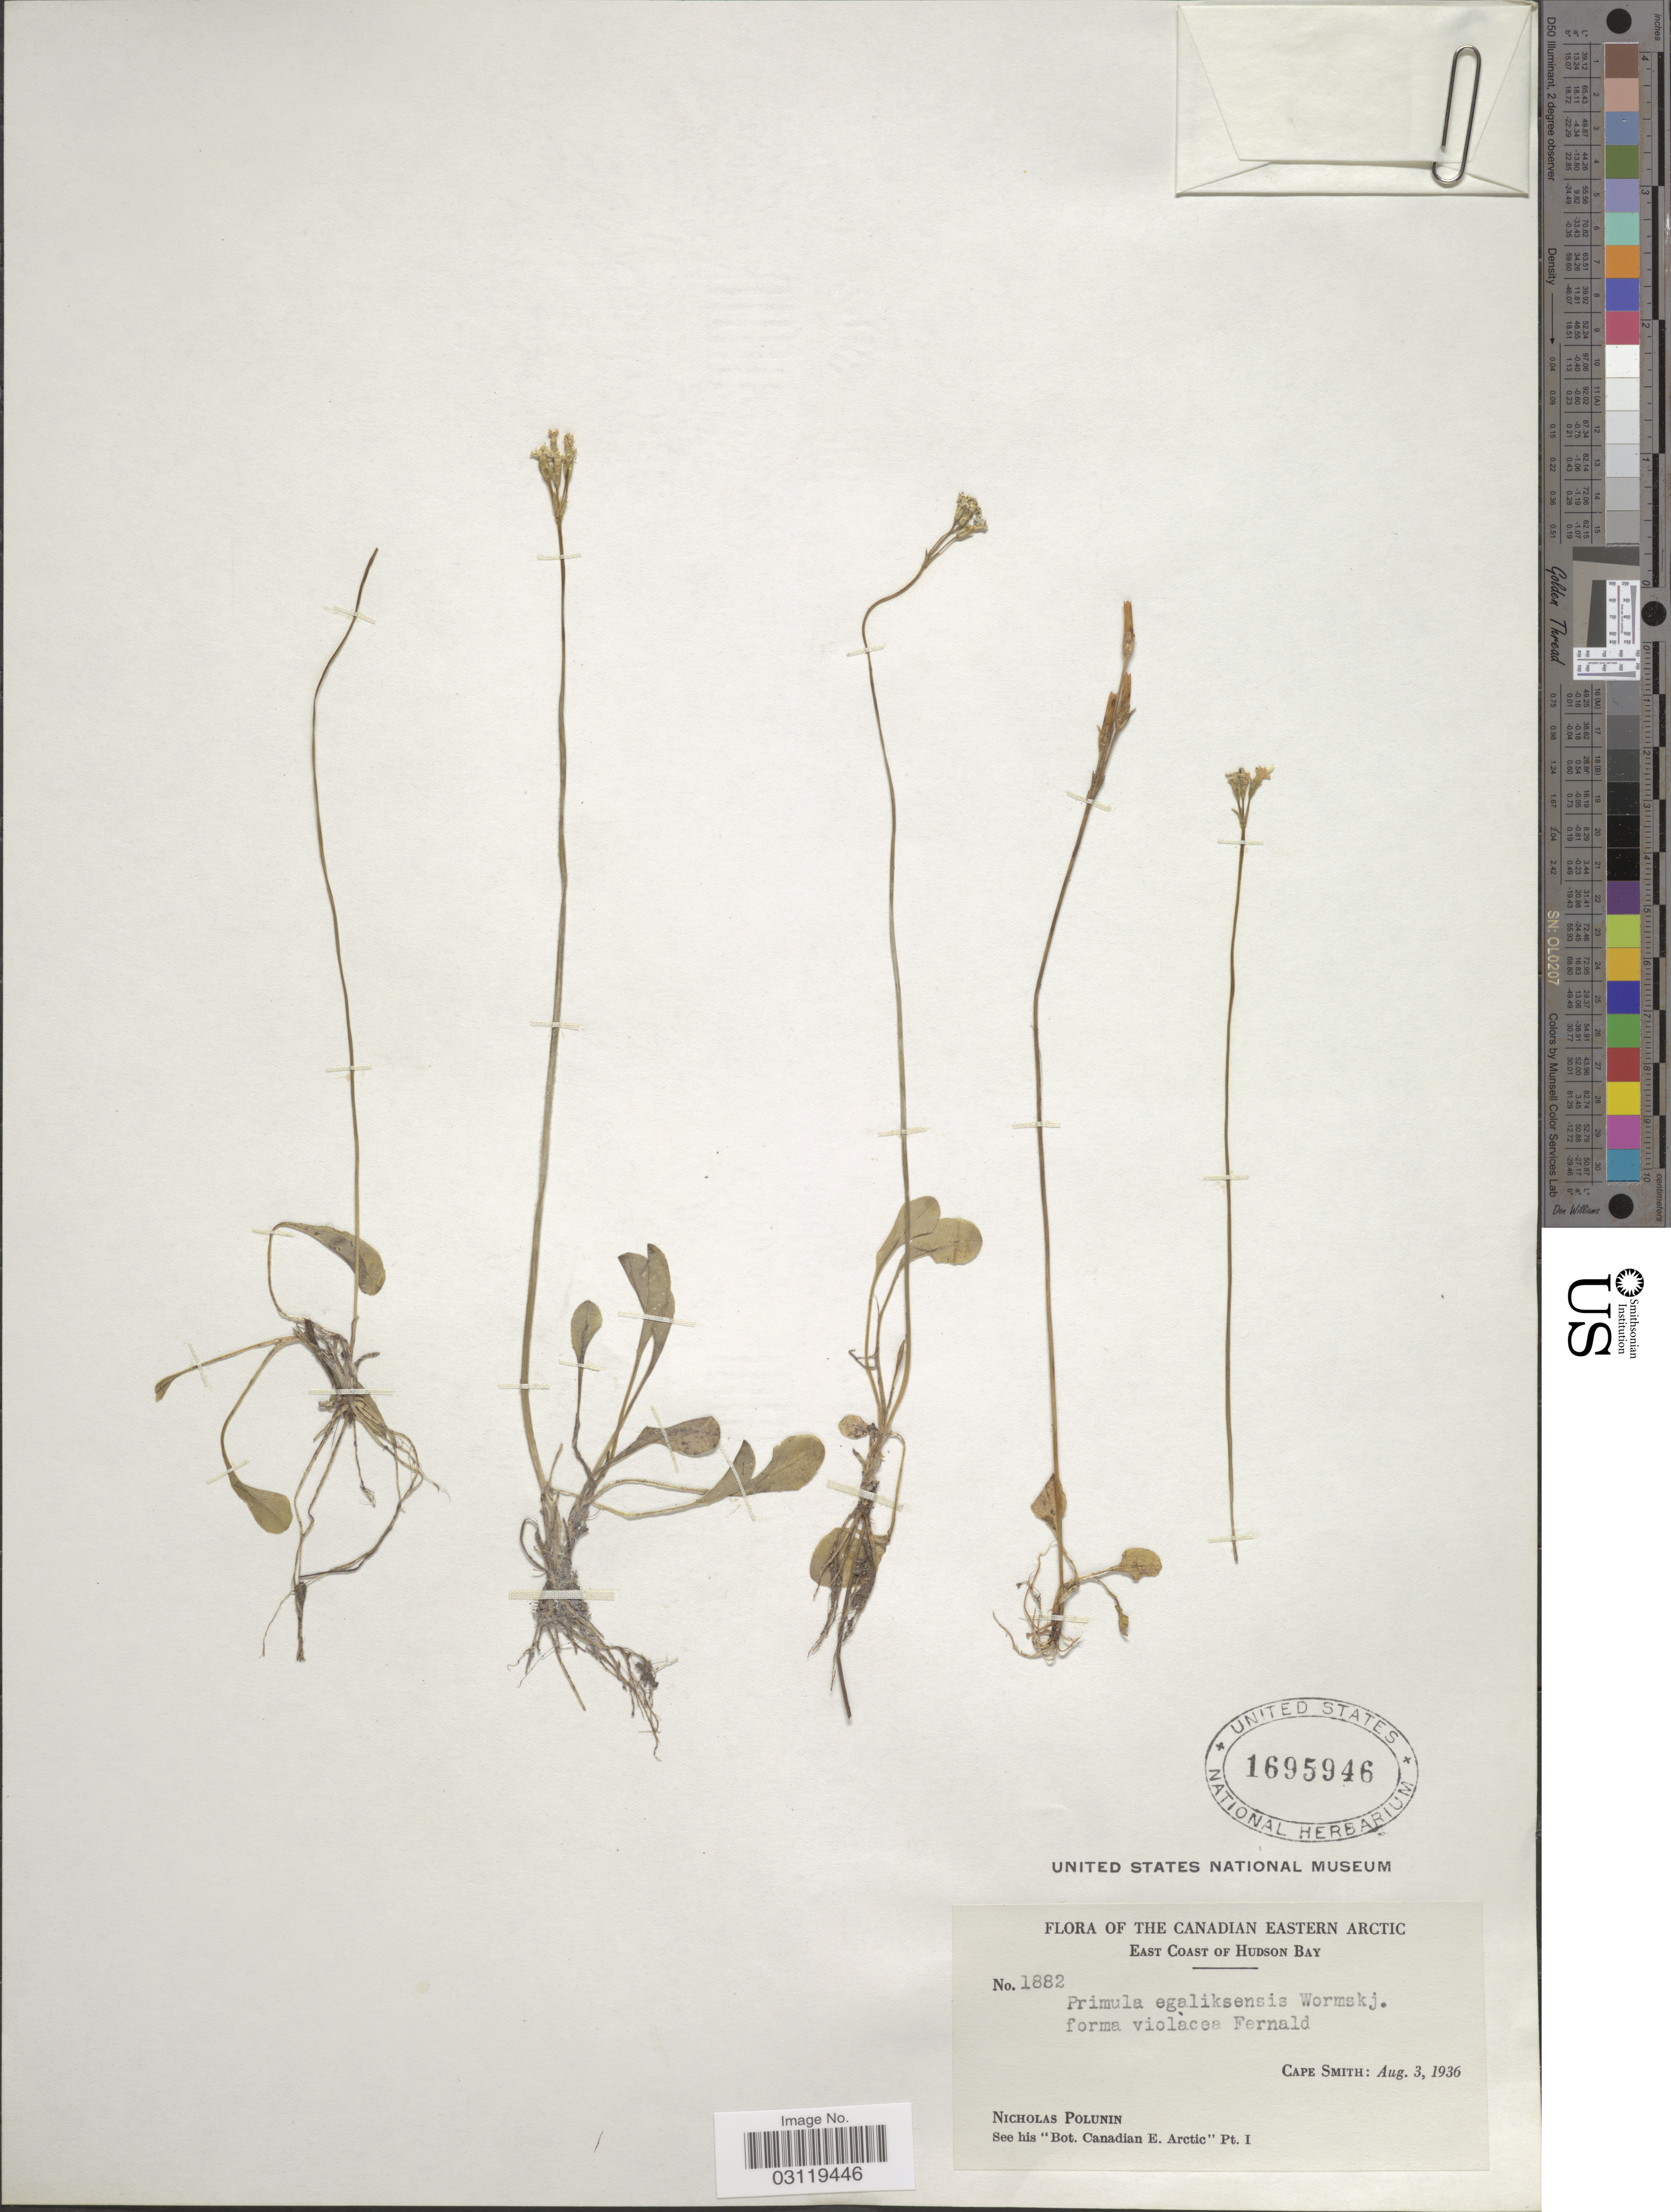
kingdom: Plantae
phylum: Tracheophyta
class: Magnoliopsida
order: Ericales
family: Primulaceae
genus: Primula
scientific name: Primula egaliksensis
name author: Wormsk.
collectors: N. V. Polunin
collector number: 1882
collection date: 1936-08-03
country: Canada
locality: Canadian Eastern Arctic. East Coast of Hudson Bay. Cape Smith.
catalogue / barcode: US 1695946